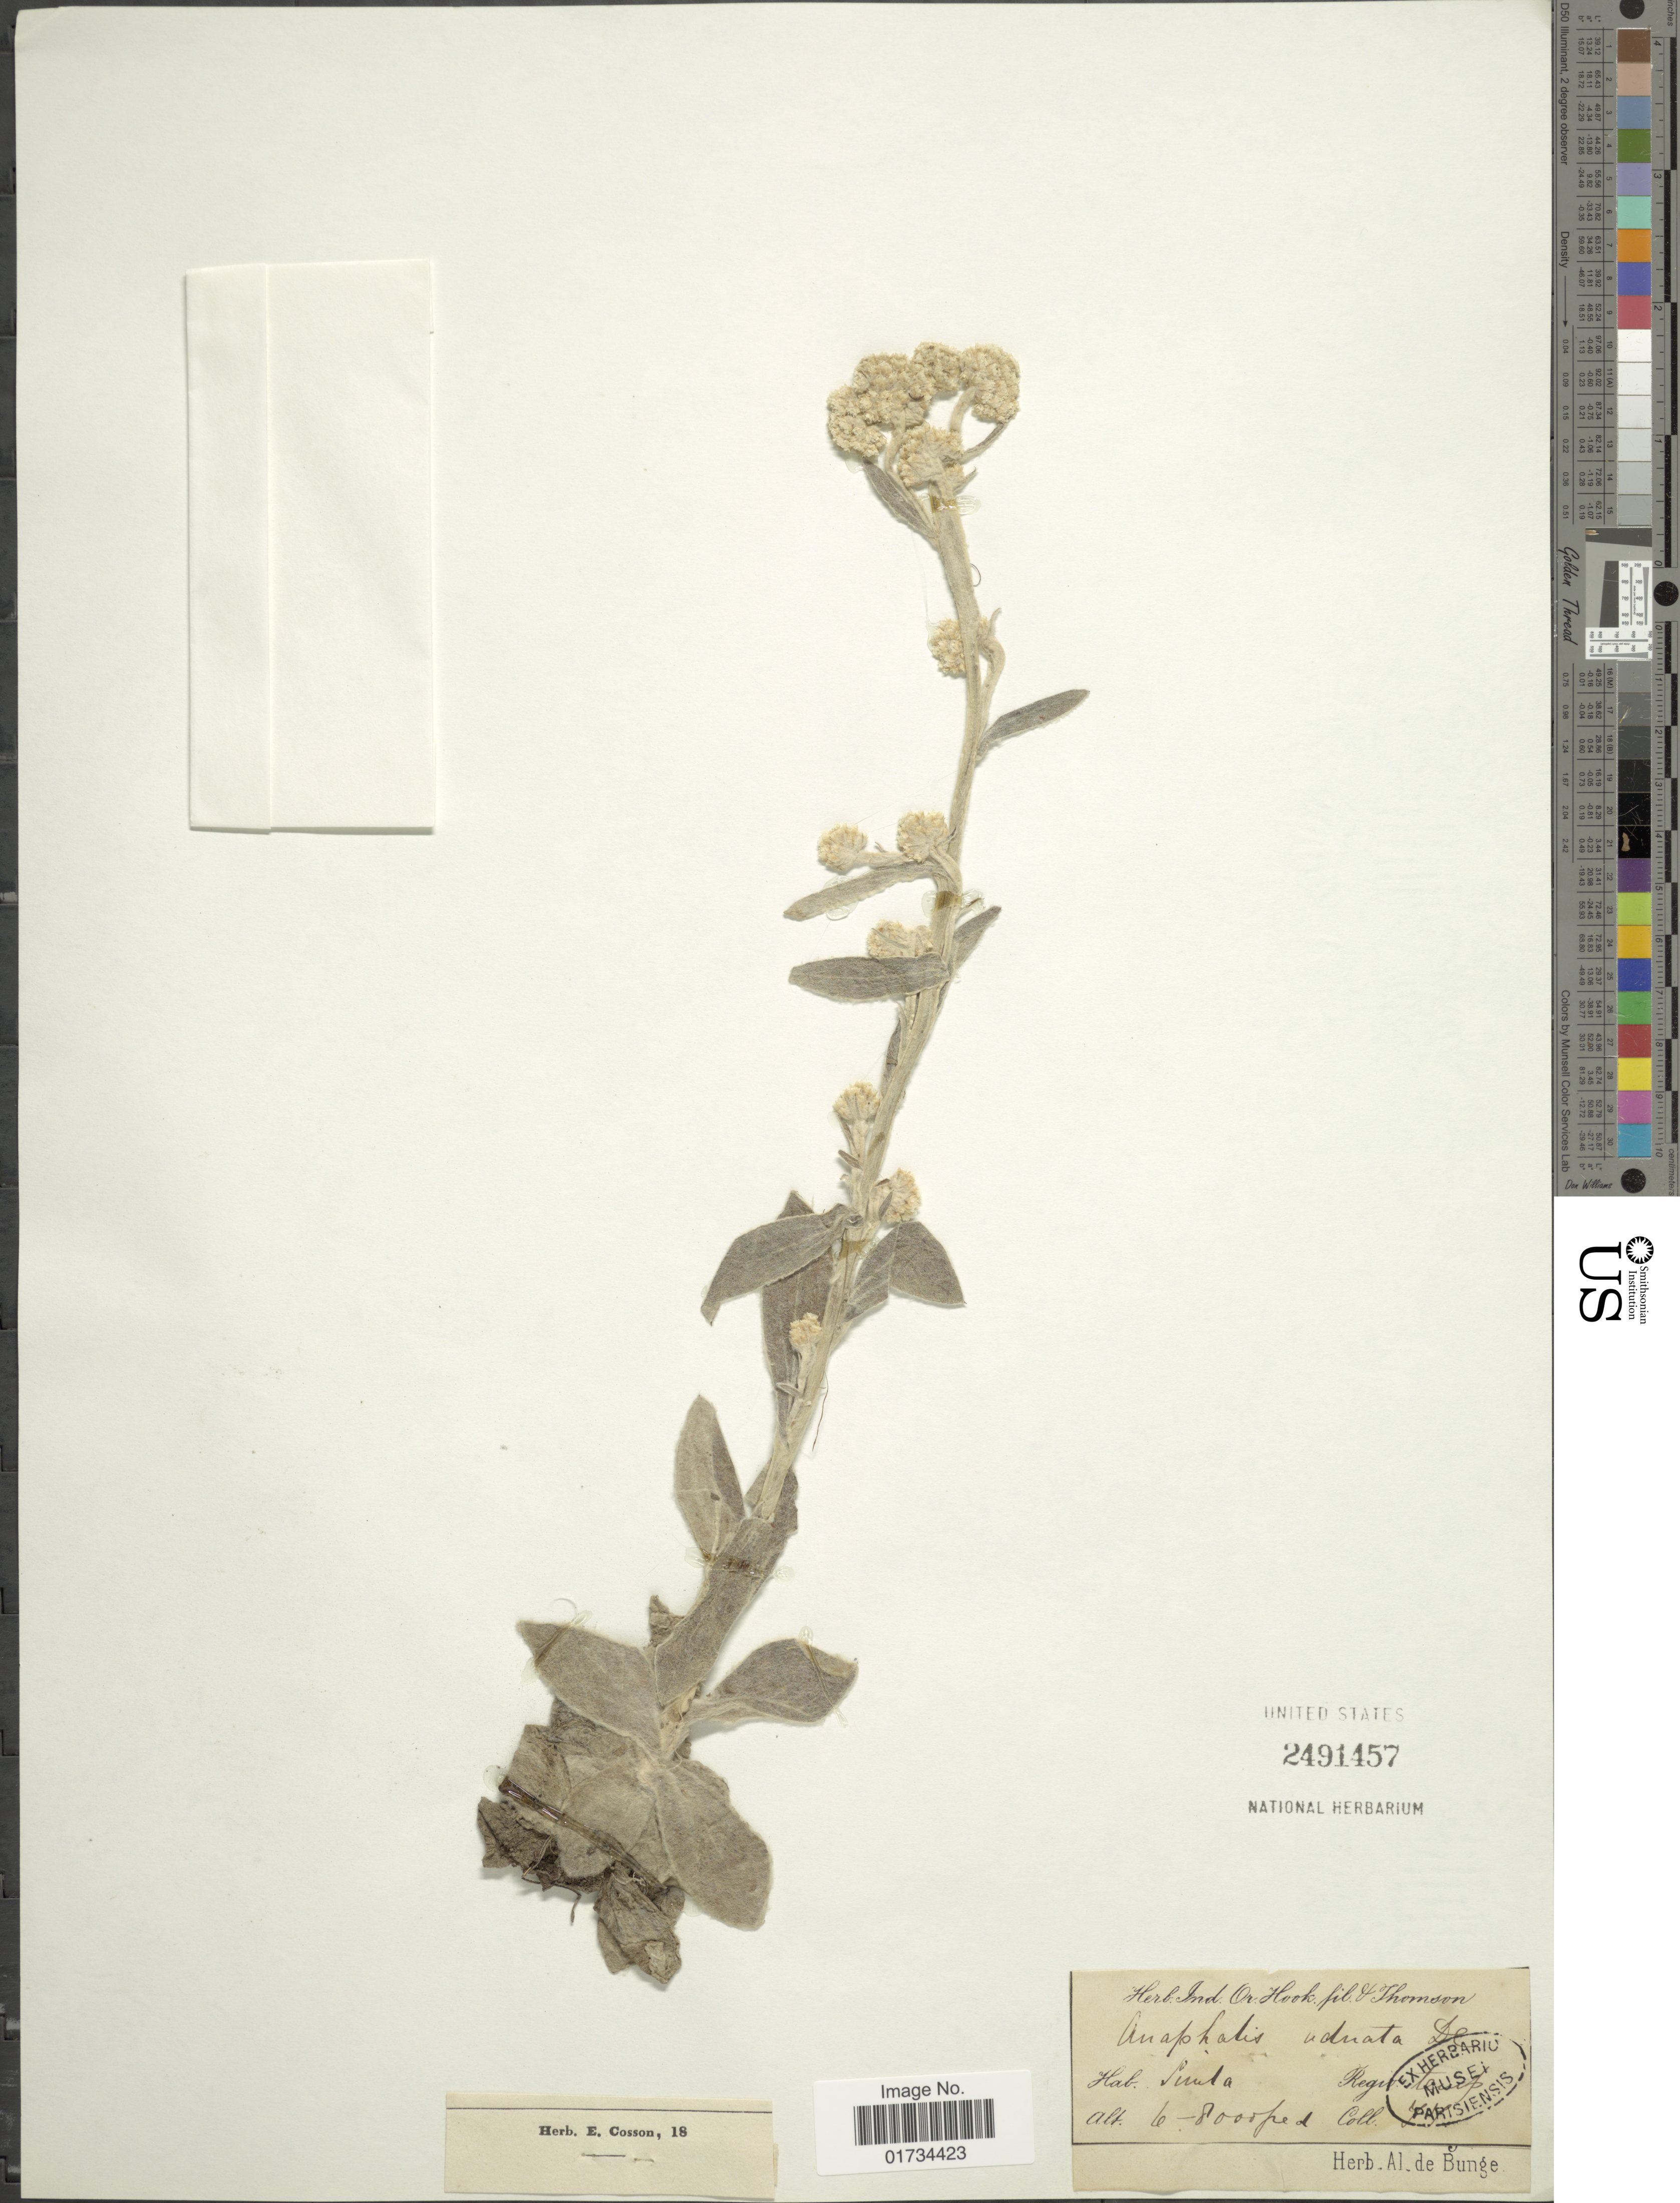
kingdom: Plantae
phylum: Tracheophyta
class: Magnoliopsida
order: Asterales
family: Asteraceae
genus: Anaphalis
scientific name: Anaphalis adnata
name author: DC.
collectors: T. Thompson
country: Nepal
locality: Siuta. Regio Temp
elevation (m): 1829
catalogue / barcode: US 2491457